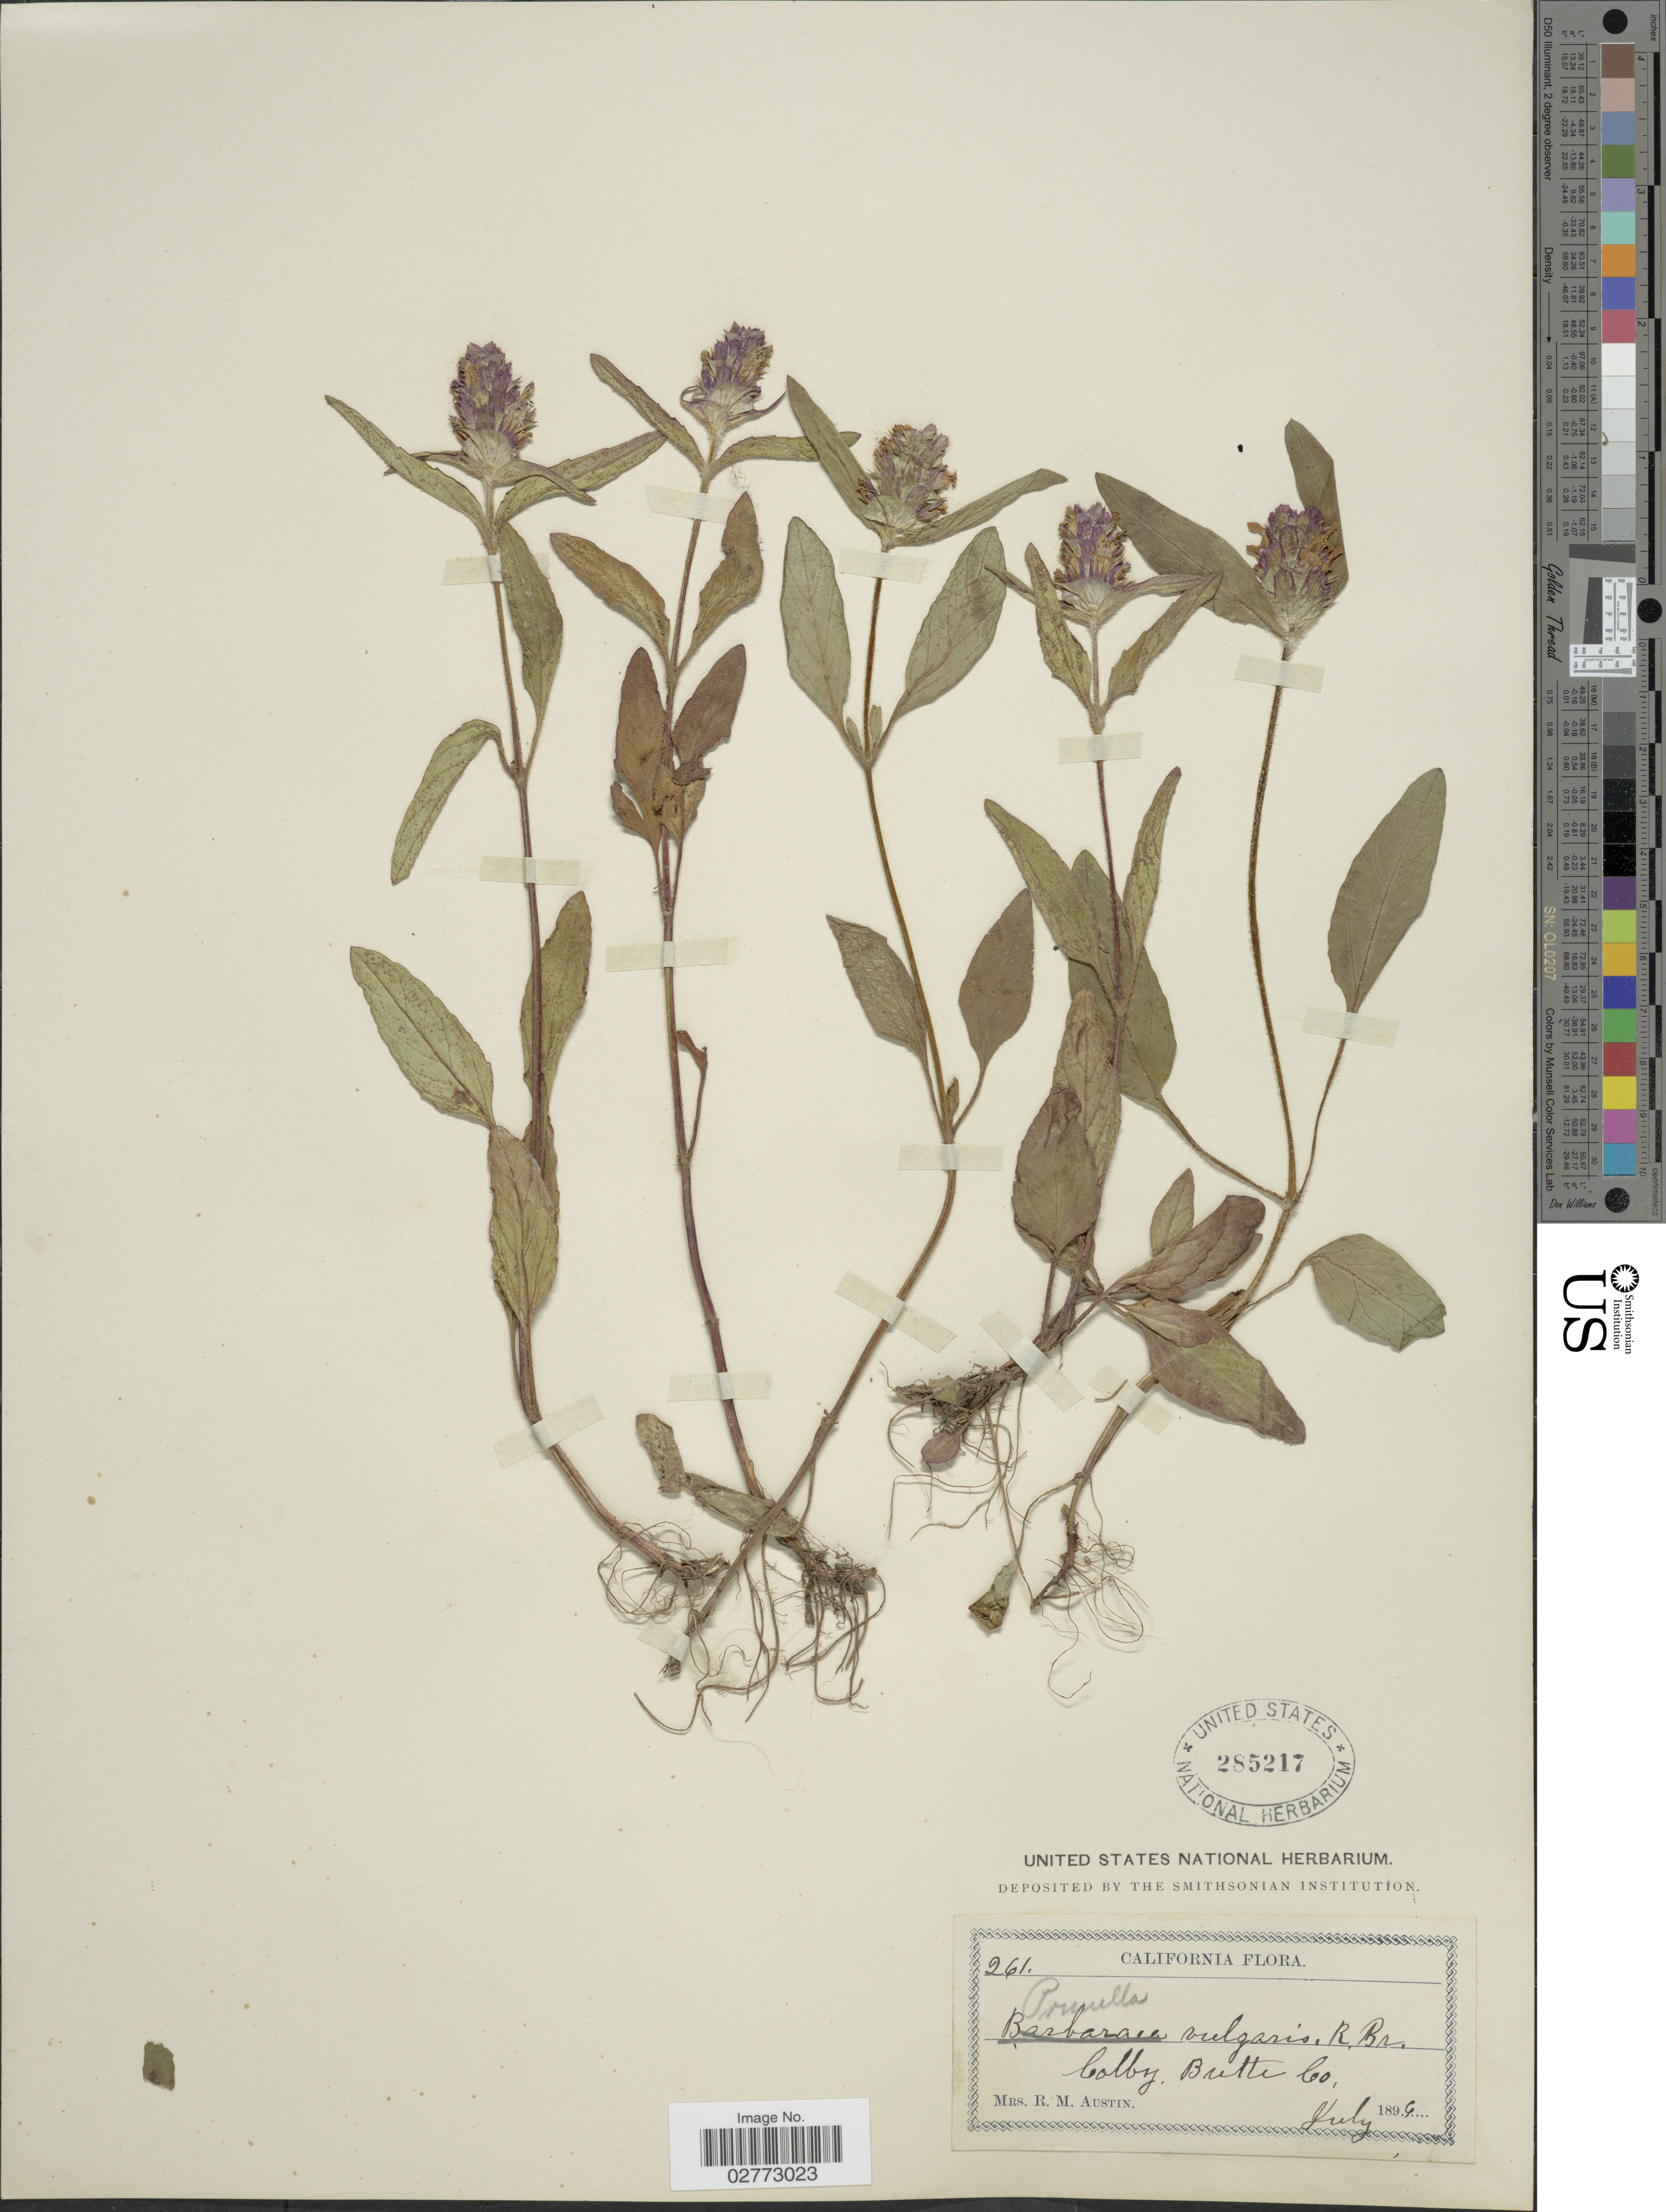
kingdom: Plantae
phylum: Tracheophyta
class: Magnoliopsida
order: Lamiales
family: Lamiaceae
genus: Prunella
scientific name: Prunella vulgaris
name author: L.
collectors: R. Austin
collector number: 261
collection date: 1896-07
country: United States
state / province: California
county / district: Butte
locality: Colby. Butte Co.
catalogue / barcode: US 285217